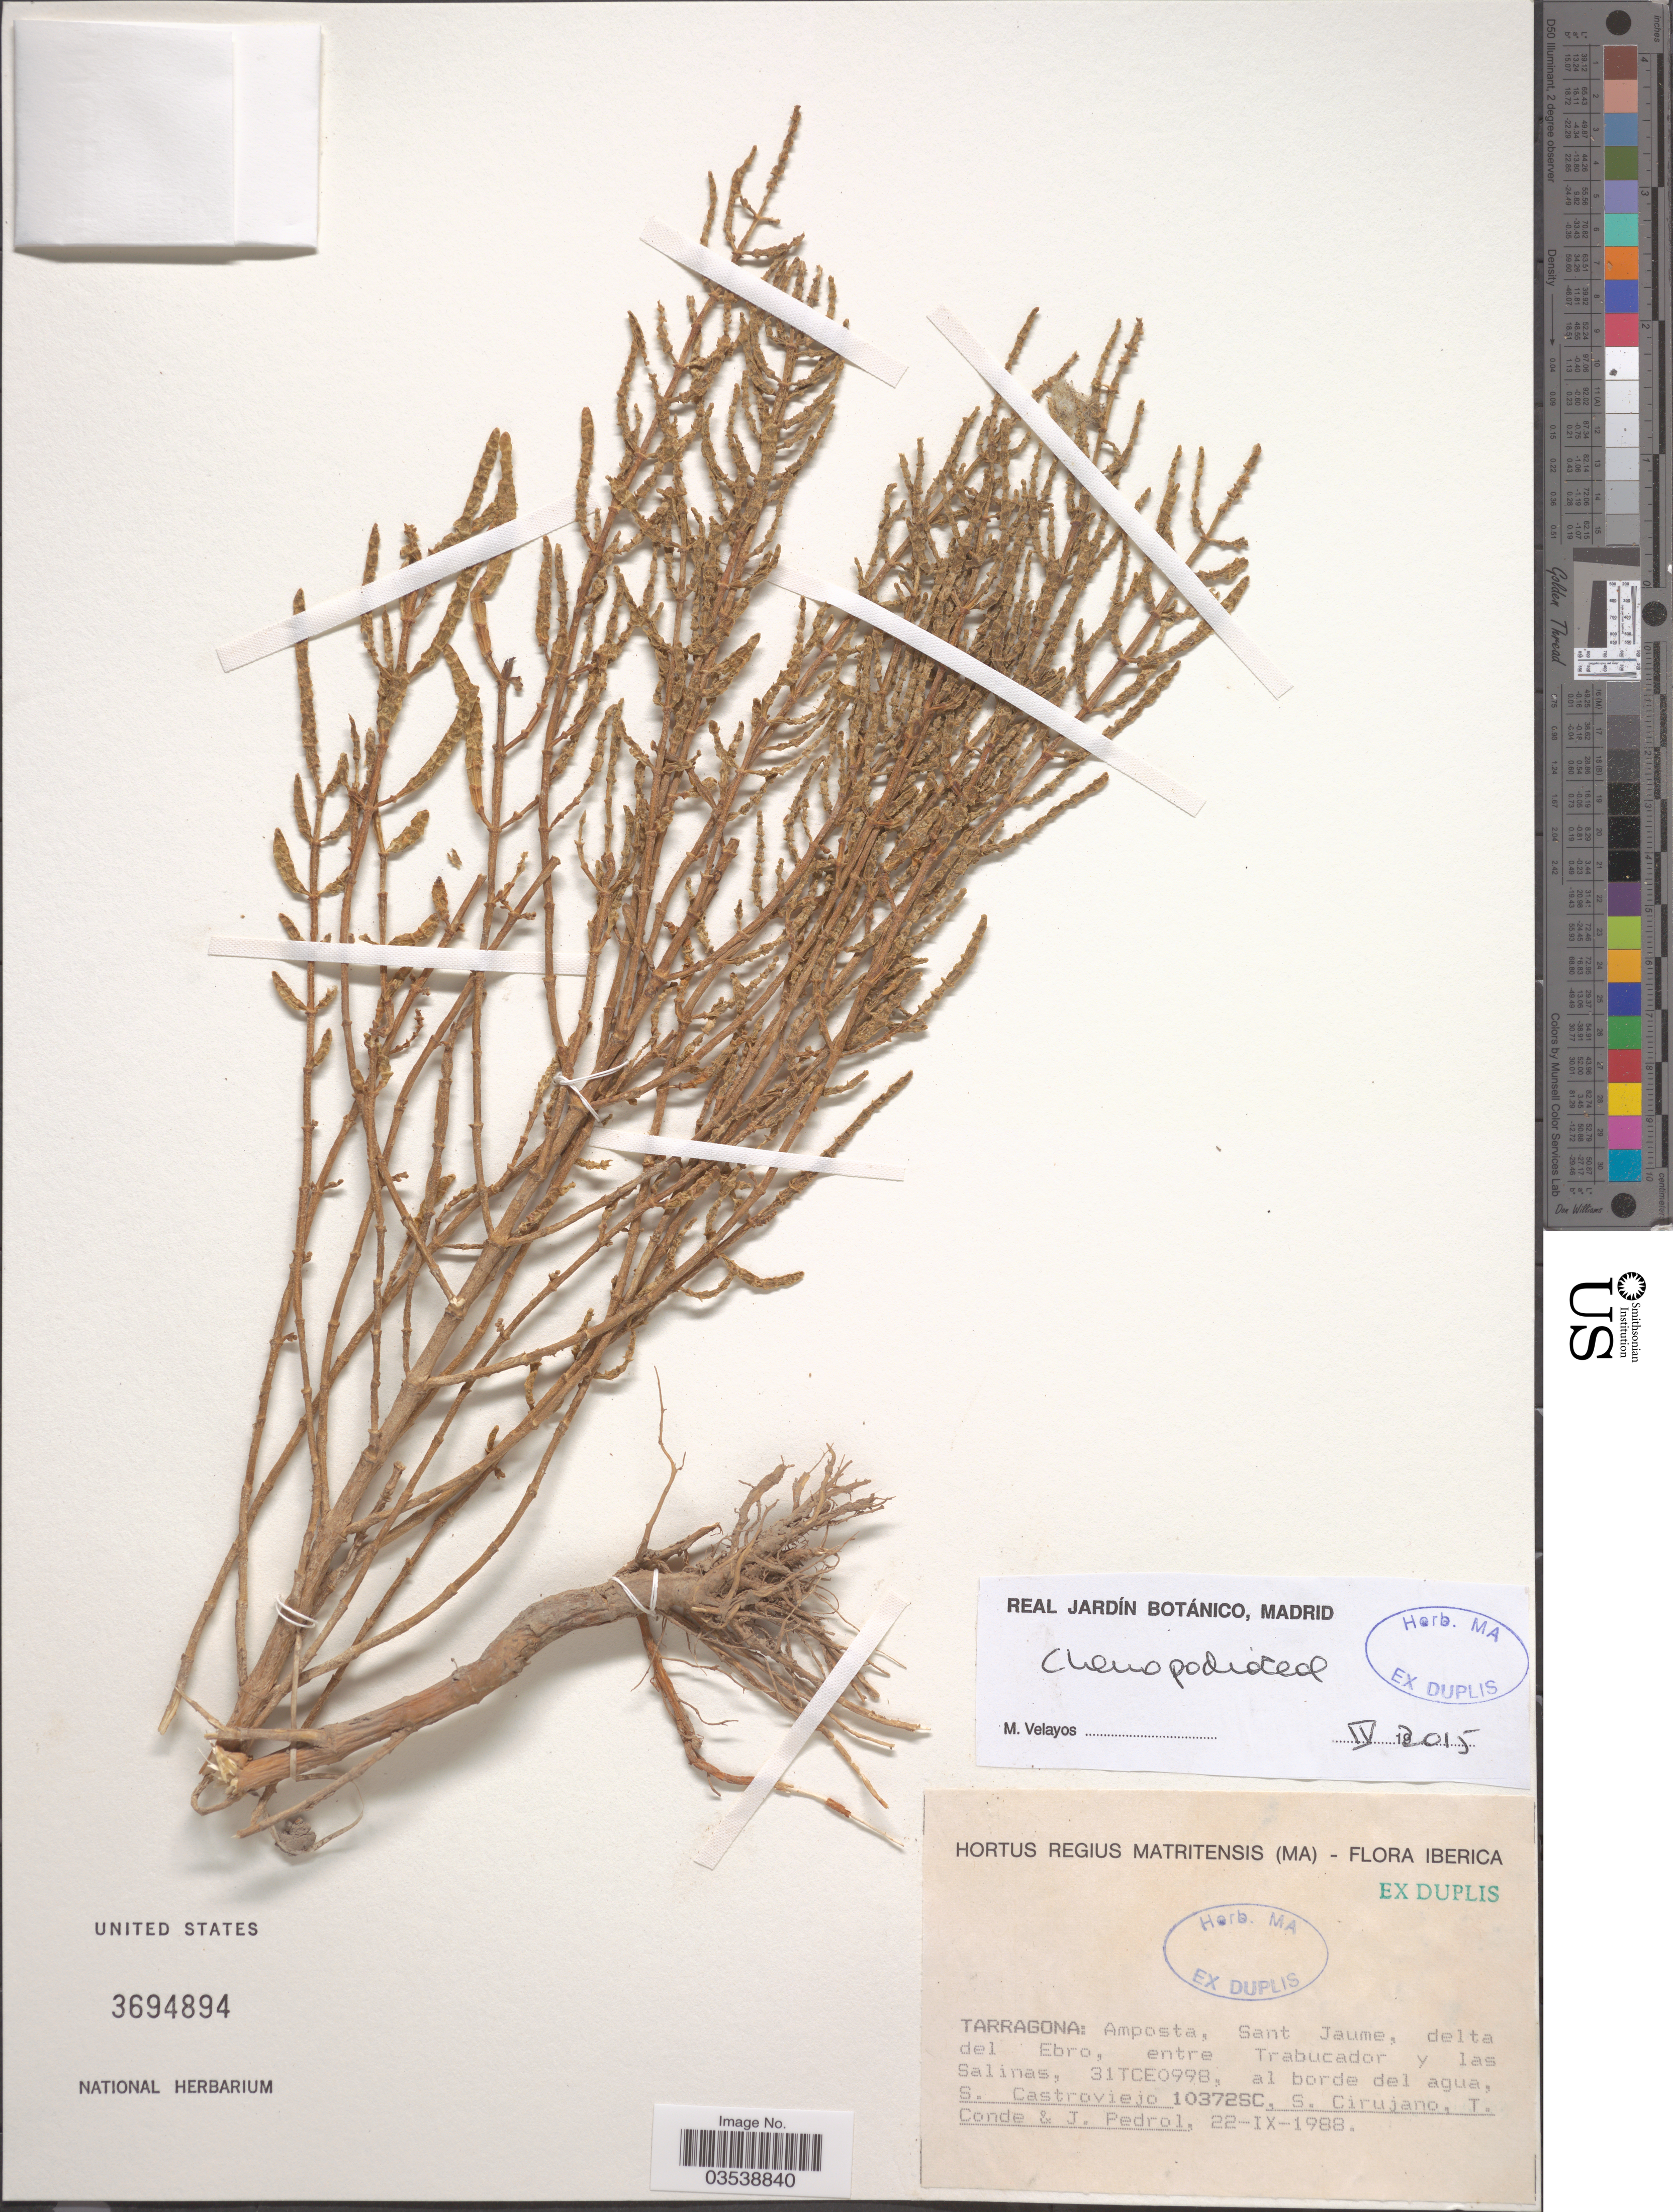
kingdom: Plantae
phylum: Tracheophyta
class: Magnoliopsida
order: Caryophyllales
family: Amaranthaceae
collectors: S. Castroviejo, S. Cirujano, T. Conde & J. Pedrol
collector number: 10372SC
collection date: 1988-09-22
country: Spain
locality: Iberica. Tarragona: Amposta, Sant Jaume, delta del Ebro, entre Trabucador y las Salinas, 31TCE0998.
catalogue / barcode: US 3694894